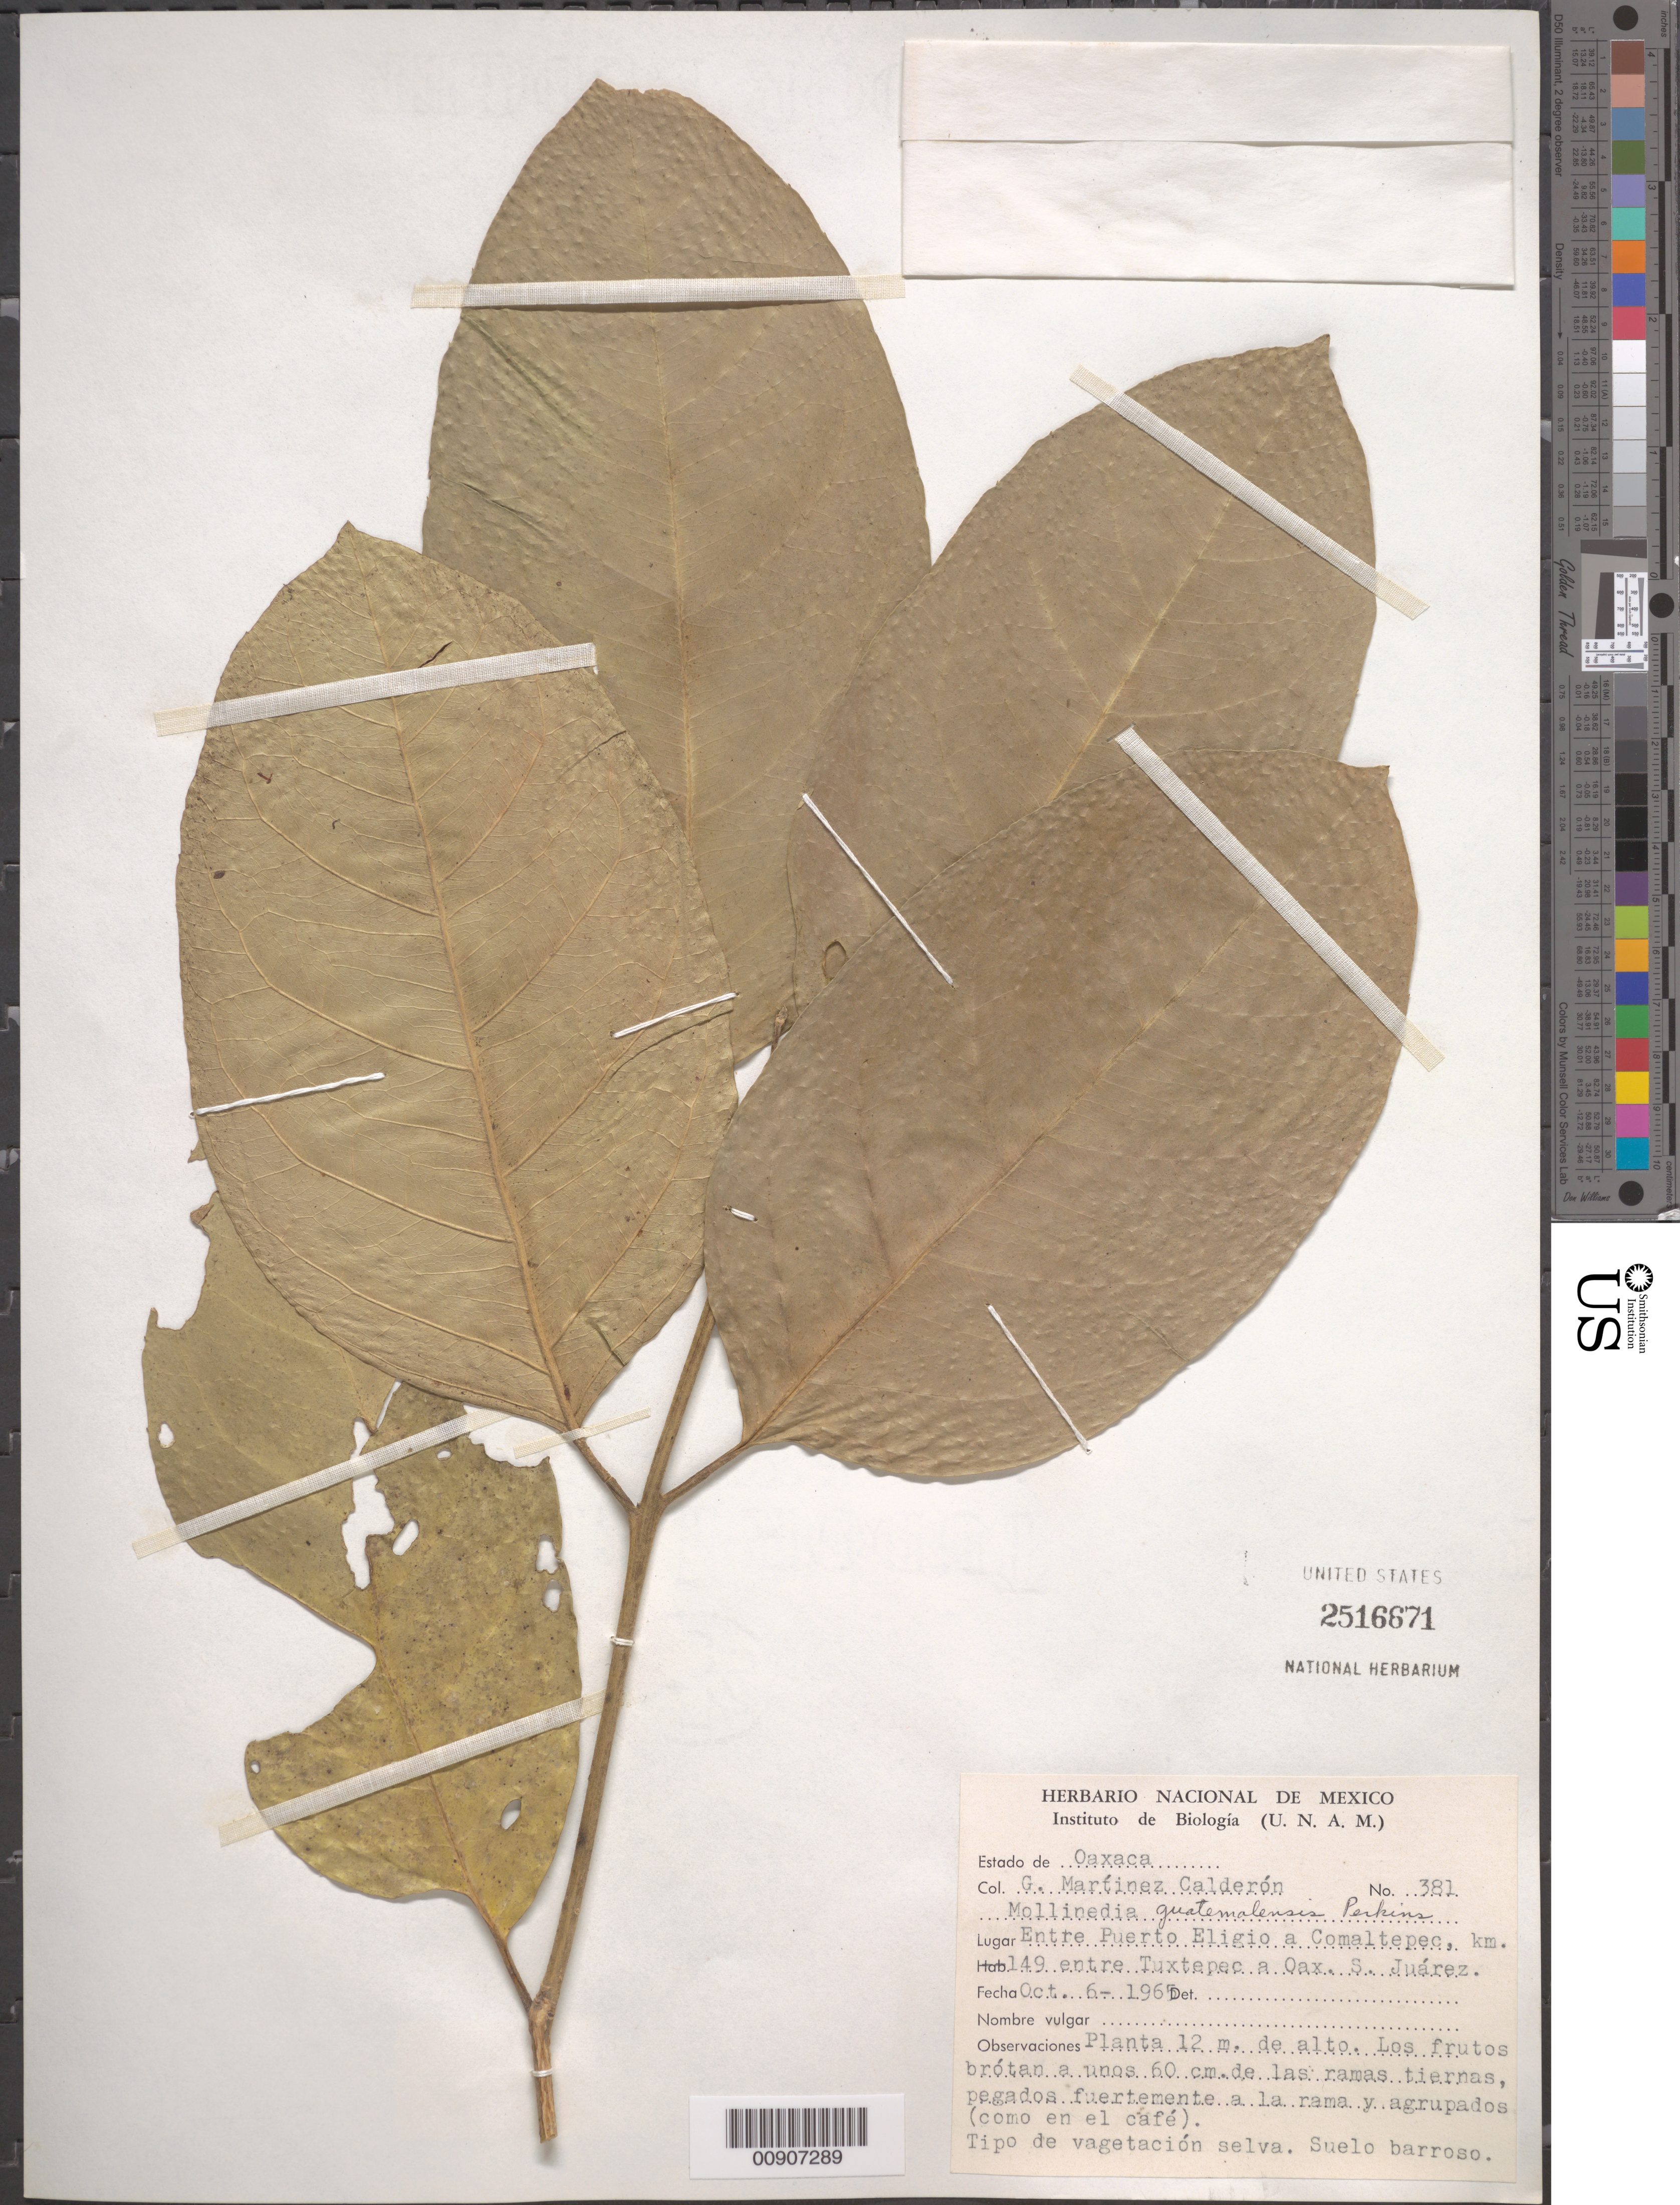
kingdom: Plantae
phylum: Tracheophyta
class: Magnoliopsida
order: Laurales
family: Monimiaceae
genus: Mollinedia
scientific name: Mollinedia guatemalensis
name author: Perkins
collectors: G. Martinez-C.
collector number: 381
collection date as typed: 06 Oct 1965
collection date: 1965-10-06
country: Mexico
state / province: Oaxaca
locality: Entre Puerto Eligio a Comaltepec, km. 149 entre Tuxtepec a Oaxaca. S. Juárez.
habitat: Selva. Suelo barroso.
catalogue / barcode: US 2516671